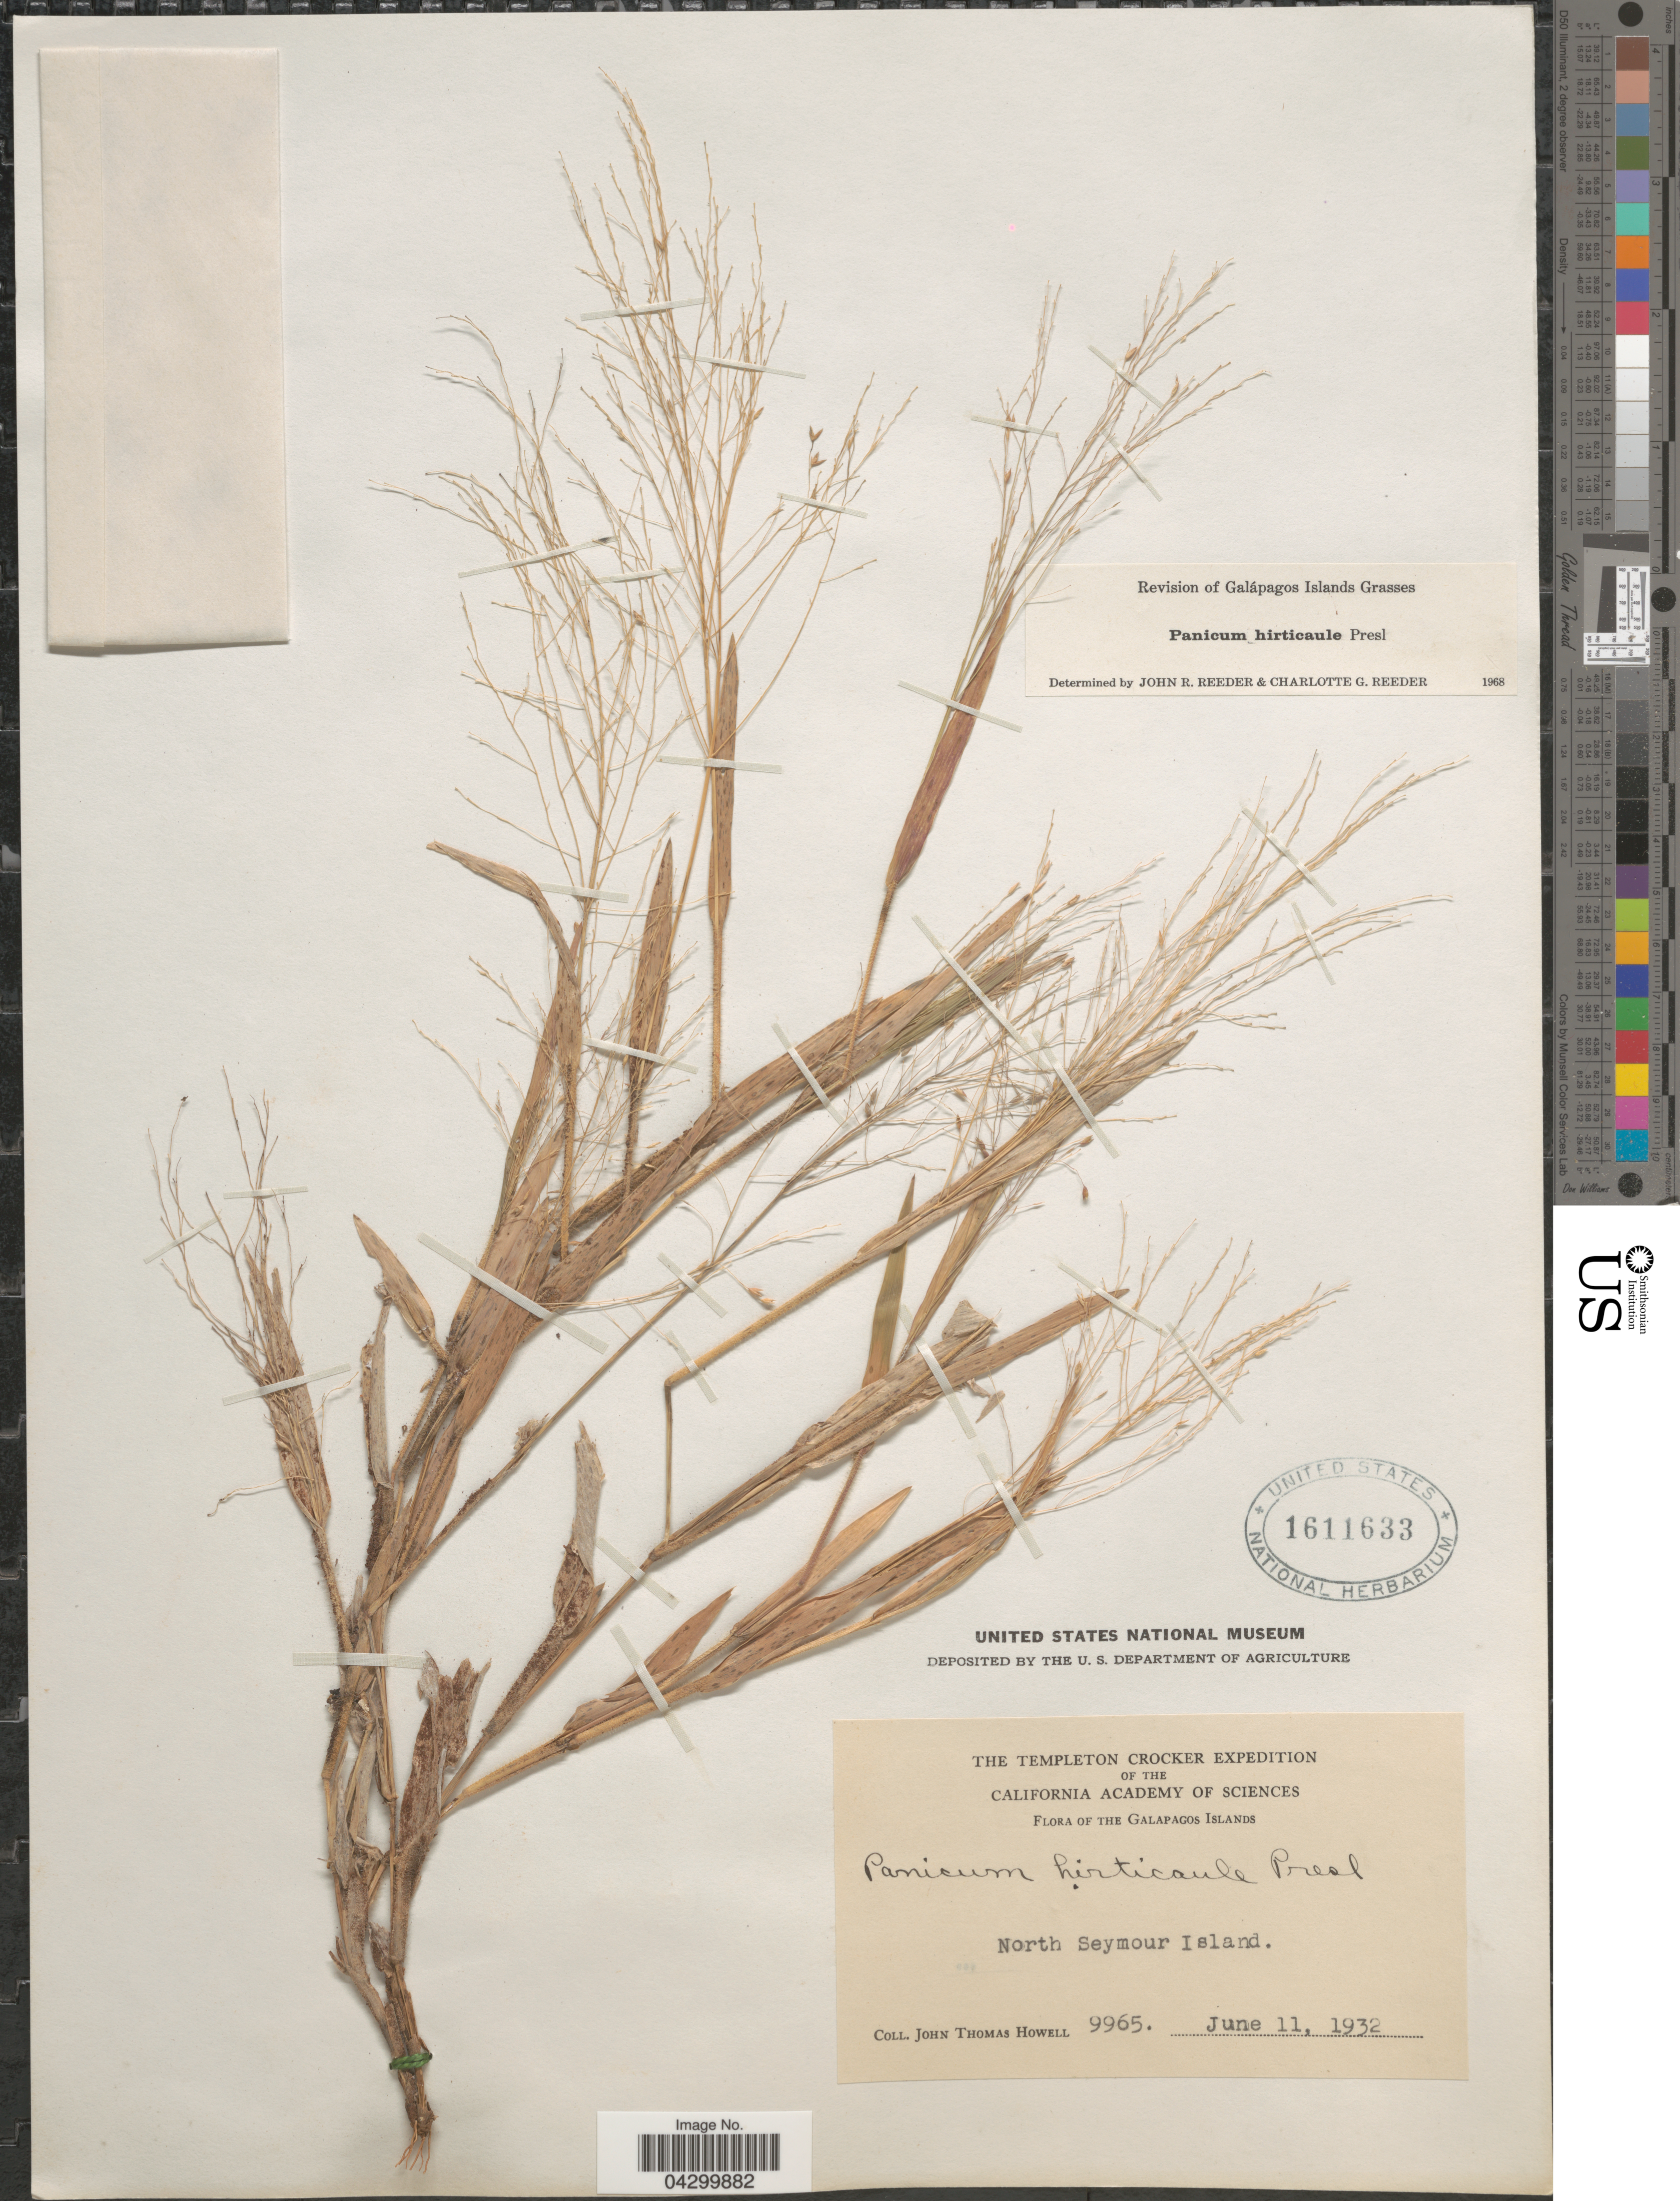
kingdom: Plantae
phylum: Tracheophyta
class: Liliopsida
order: Poales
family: Poaceae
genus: Panicum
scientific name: Panicum hirticaule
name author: J. Presl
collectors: J. T. Howell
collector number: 9965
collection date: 1932-06-11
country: Ecuador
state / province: Colón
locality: The Templeton Crocker Expedition of the California Academy of Sciences. Galapagos Islands. North Seymour Island.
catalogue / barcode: US 1611633